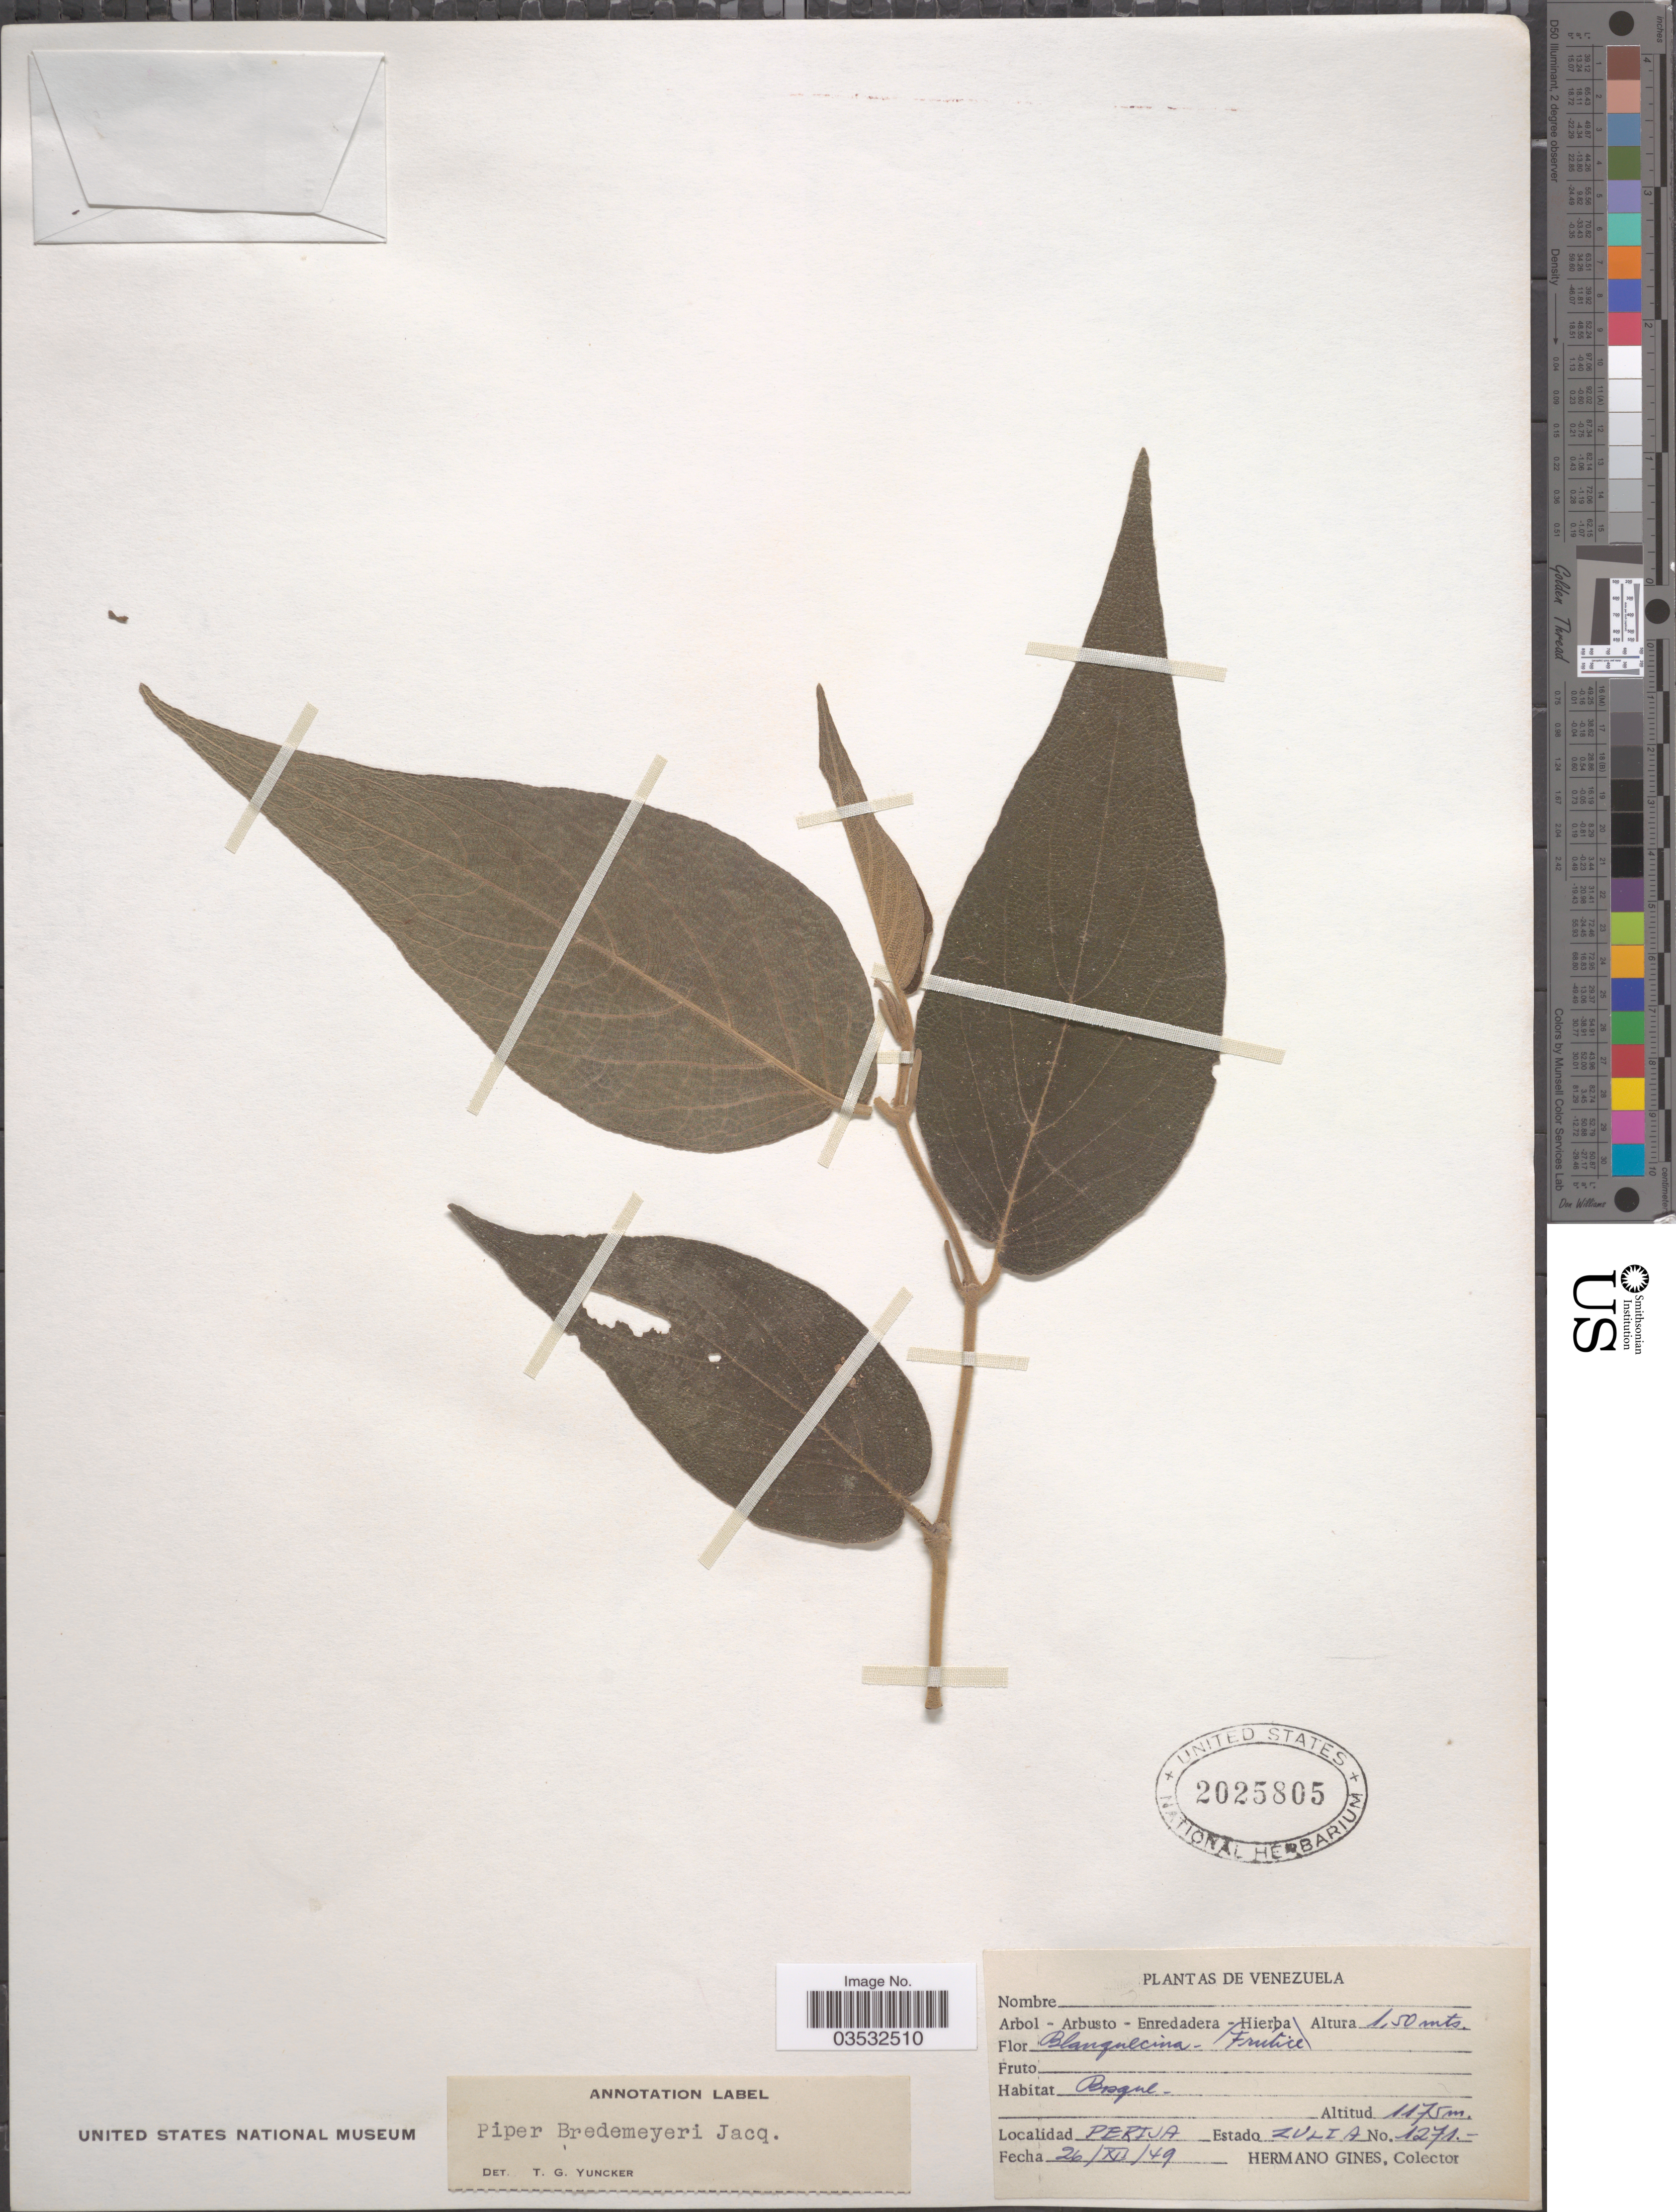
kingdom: Plantae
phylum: Tracheophyta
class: Magnoliopsida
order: Piperales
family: Piperaceae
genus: Piper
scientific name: Piper bredemeyeri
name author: J. Jacq.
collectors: Bro. Gines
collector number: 1271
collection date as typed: Transcribed d/m/y: 26/12/49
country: Venezuela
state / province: Zulia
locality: Perija.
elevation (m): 1175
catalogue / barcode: US 2025805